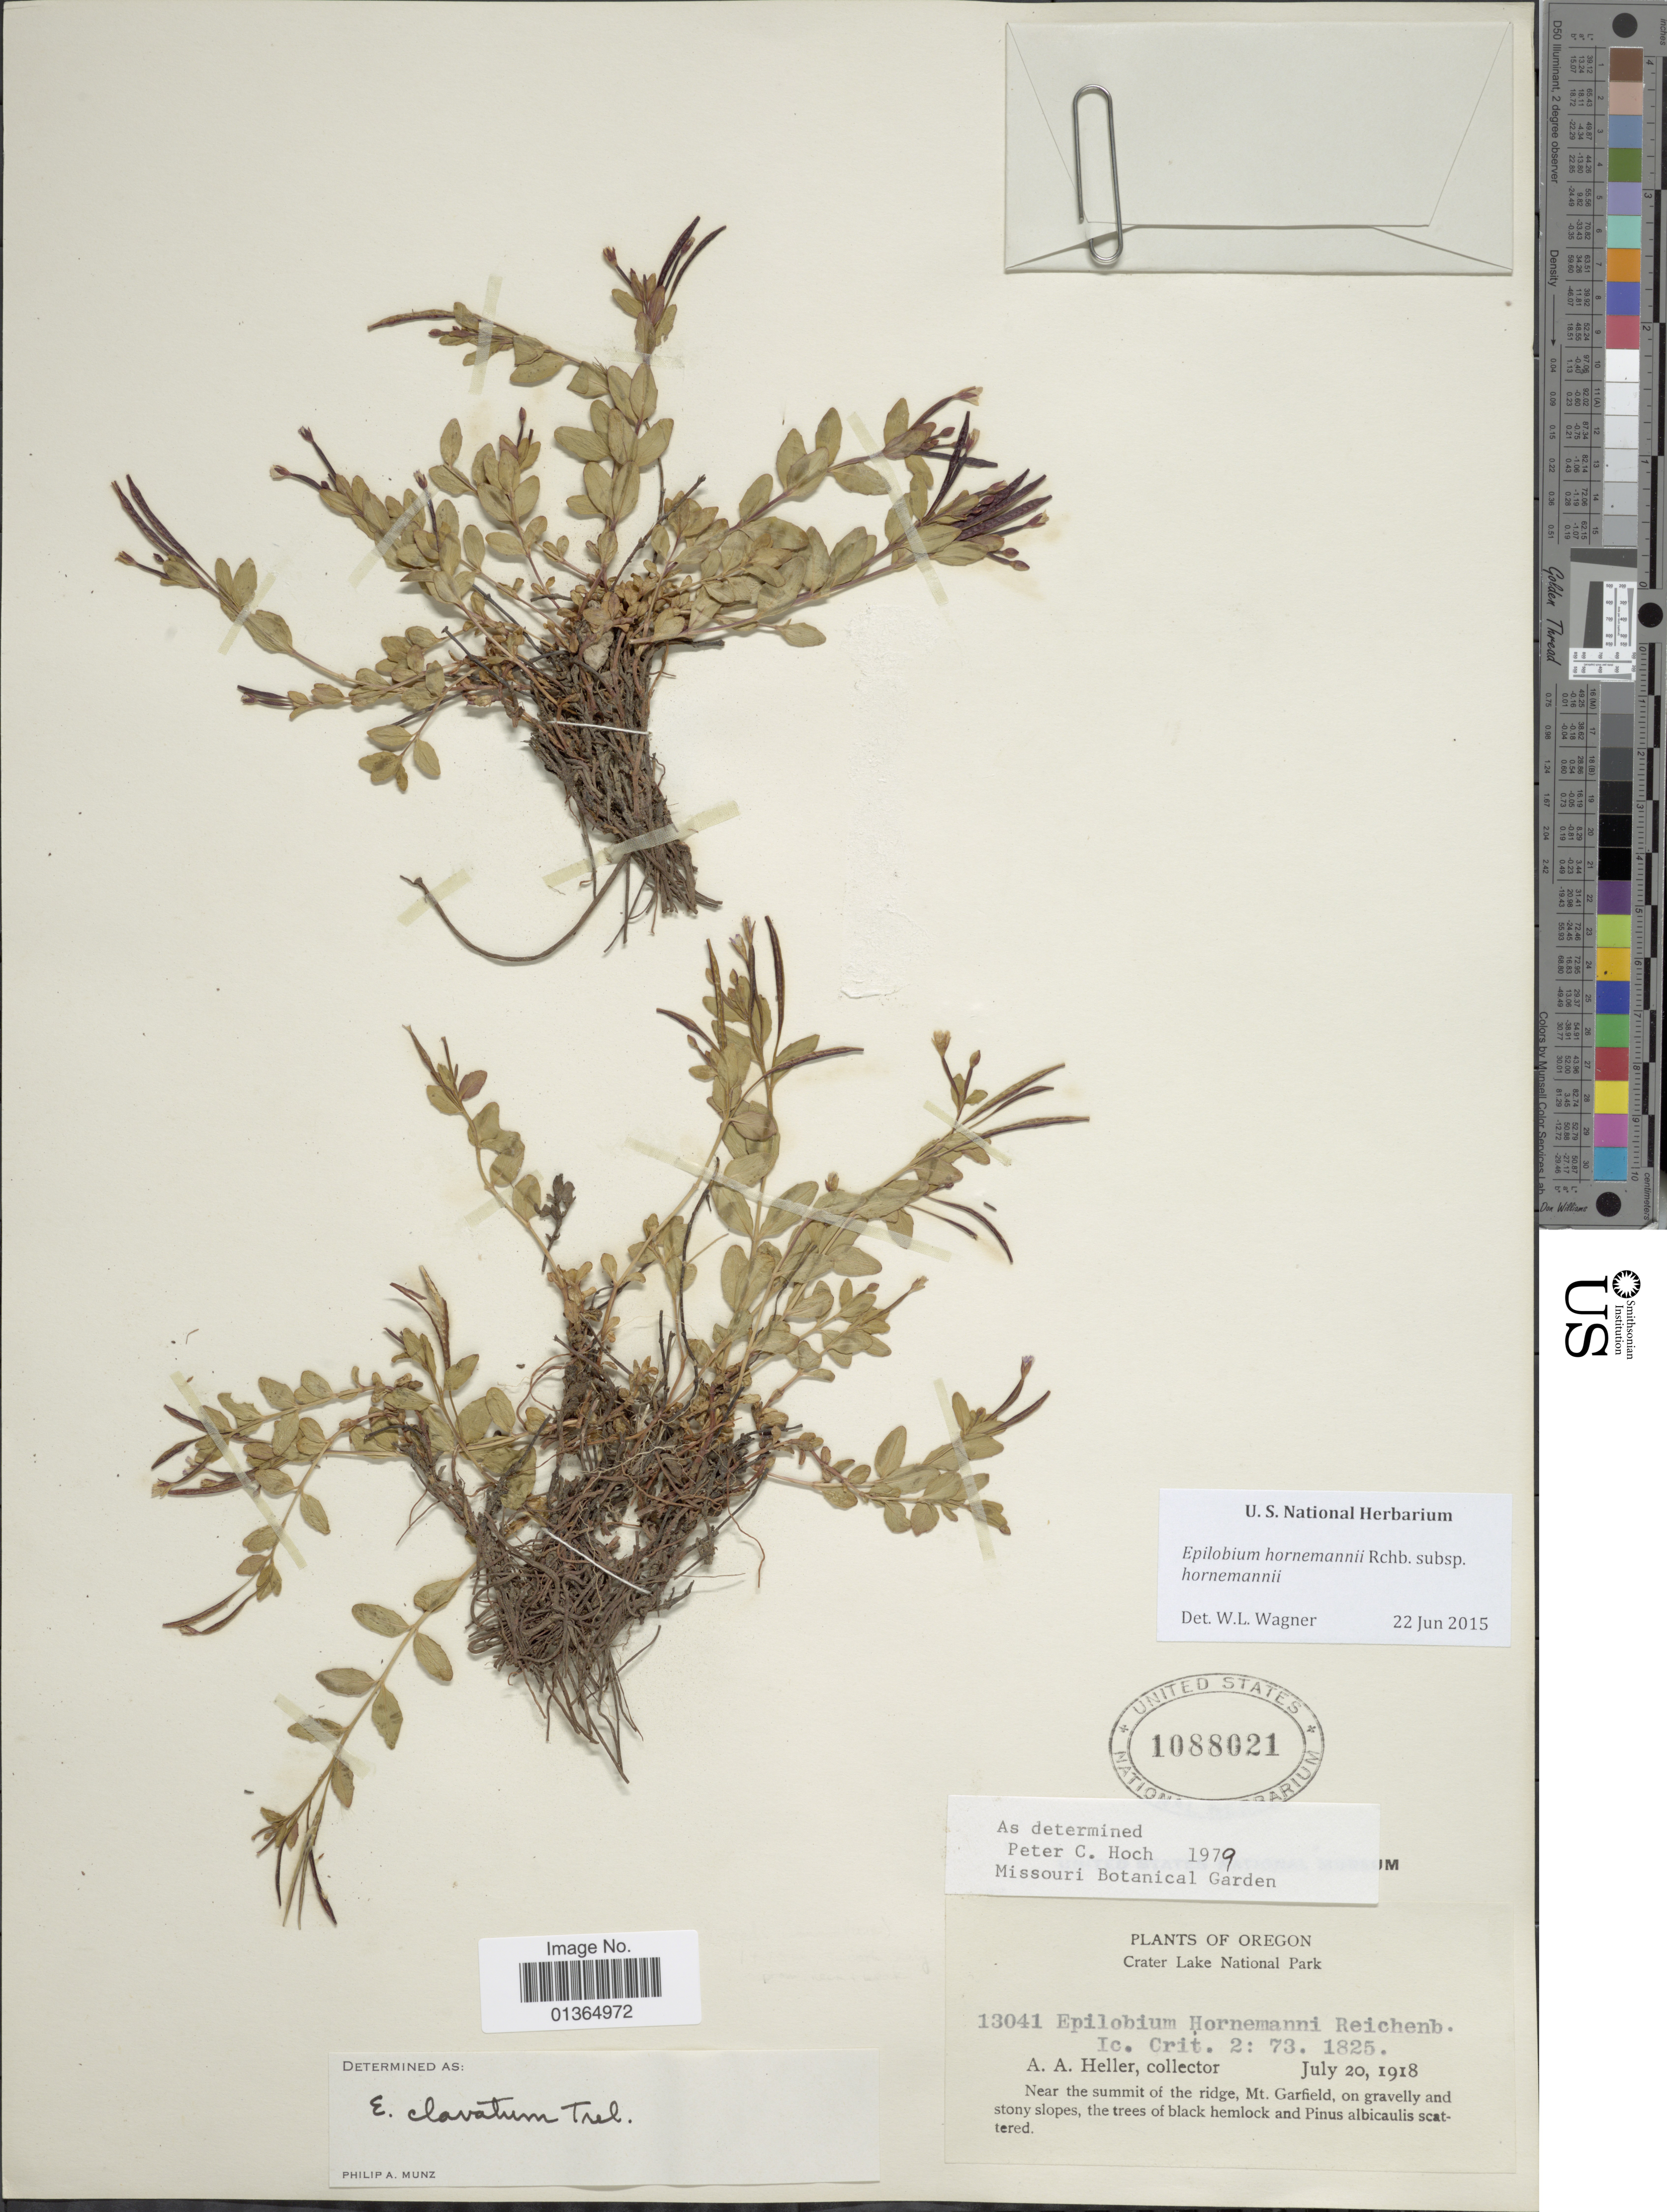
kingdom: Plantae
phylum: Tracheophyta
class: Magnoliopsida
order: Myrtales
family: Onagraceae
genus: Epilobium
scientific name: Epilobium hornemannii subsp. hornemannii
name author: Rchb.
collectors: A. A. Heller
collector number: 13041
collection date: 1918-07-20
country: United States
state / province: Oregon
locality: Crater Lake National Park. Near the summit of the ridge, Mt. Garfield.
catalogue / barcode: US 1088021